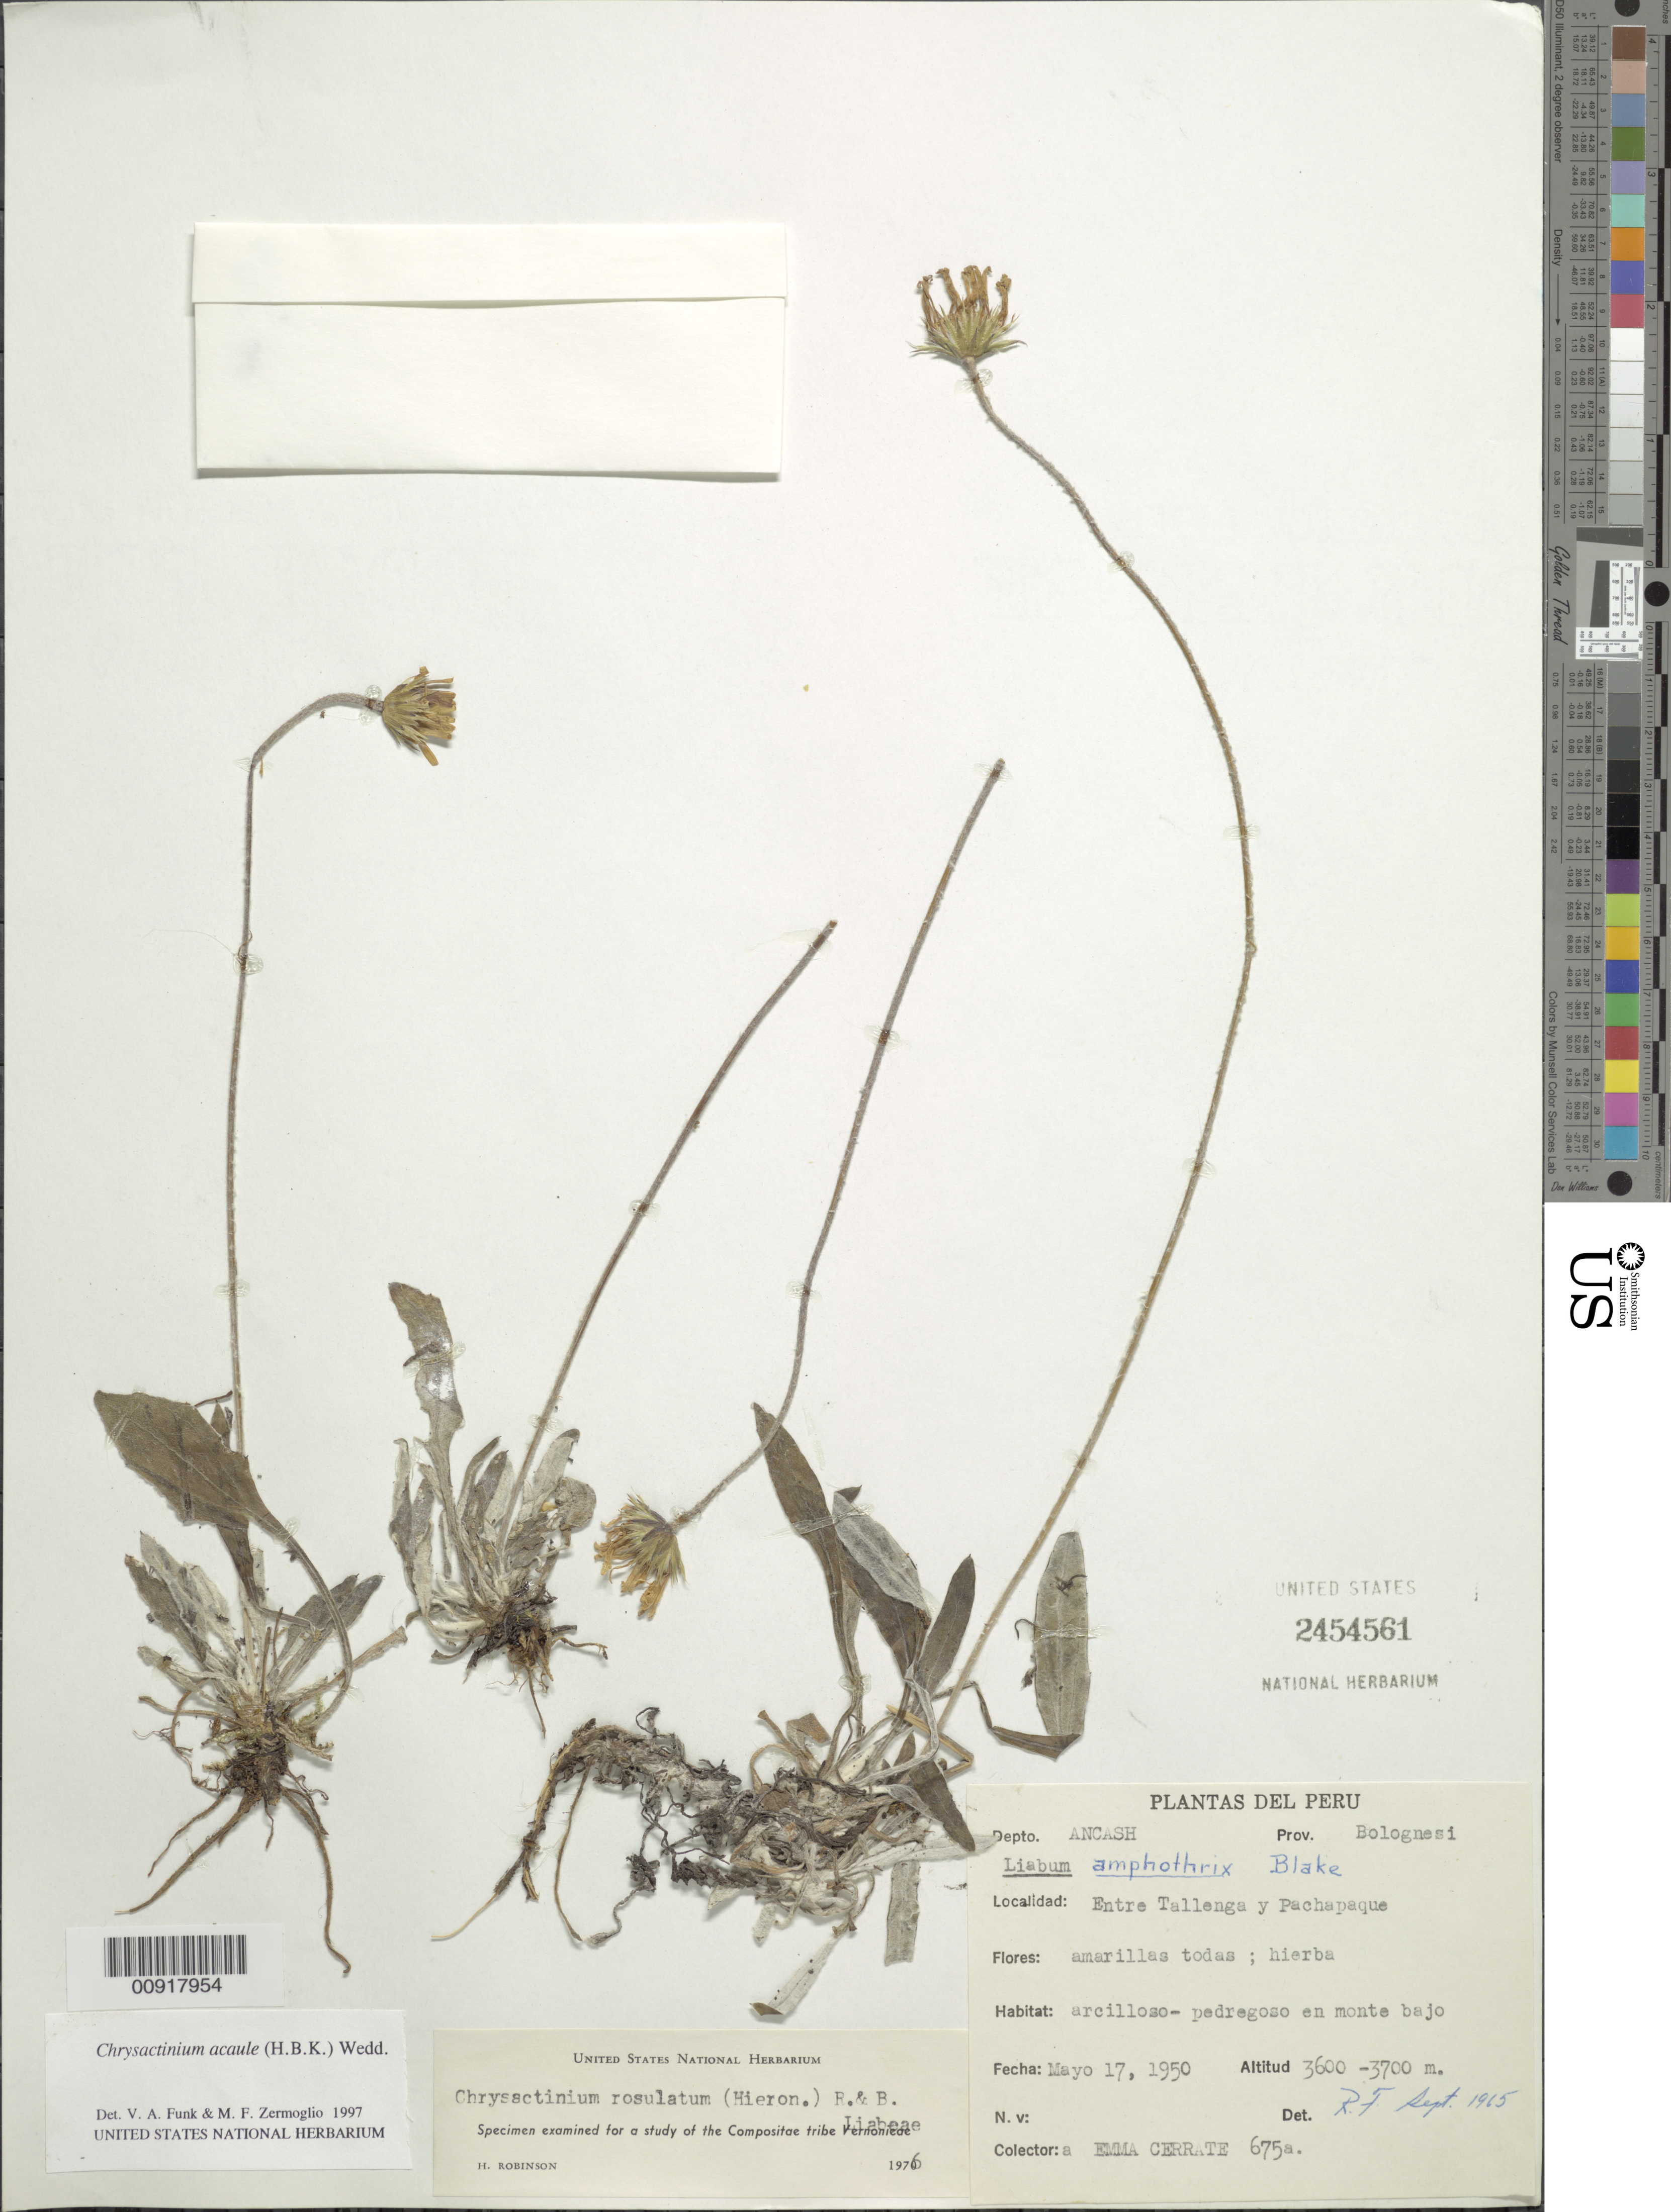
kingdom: Plantae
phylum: Tracheophyta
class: Magnoliopsida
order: Asterales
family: Asteraceae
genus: Chrysactinium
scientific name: Chrysactinium acaule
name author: (Kunth) Wedd.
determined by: Funk, V. A.; Zermoglio, M. F.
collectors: E. Cerrate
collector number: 675 a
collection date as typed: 17 May 1950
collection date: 1950-05-17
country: Peru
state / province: Ancash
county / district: Bolognesi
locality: Prov. Bolognesi, Dpto. Ancash, entre Tallenga y Pachapaque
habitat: Arcilloso-pegregoso en monte bajo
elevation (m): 3600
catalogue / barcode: US 2454561